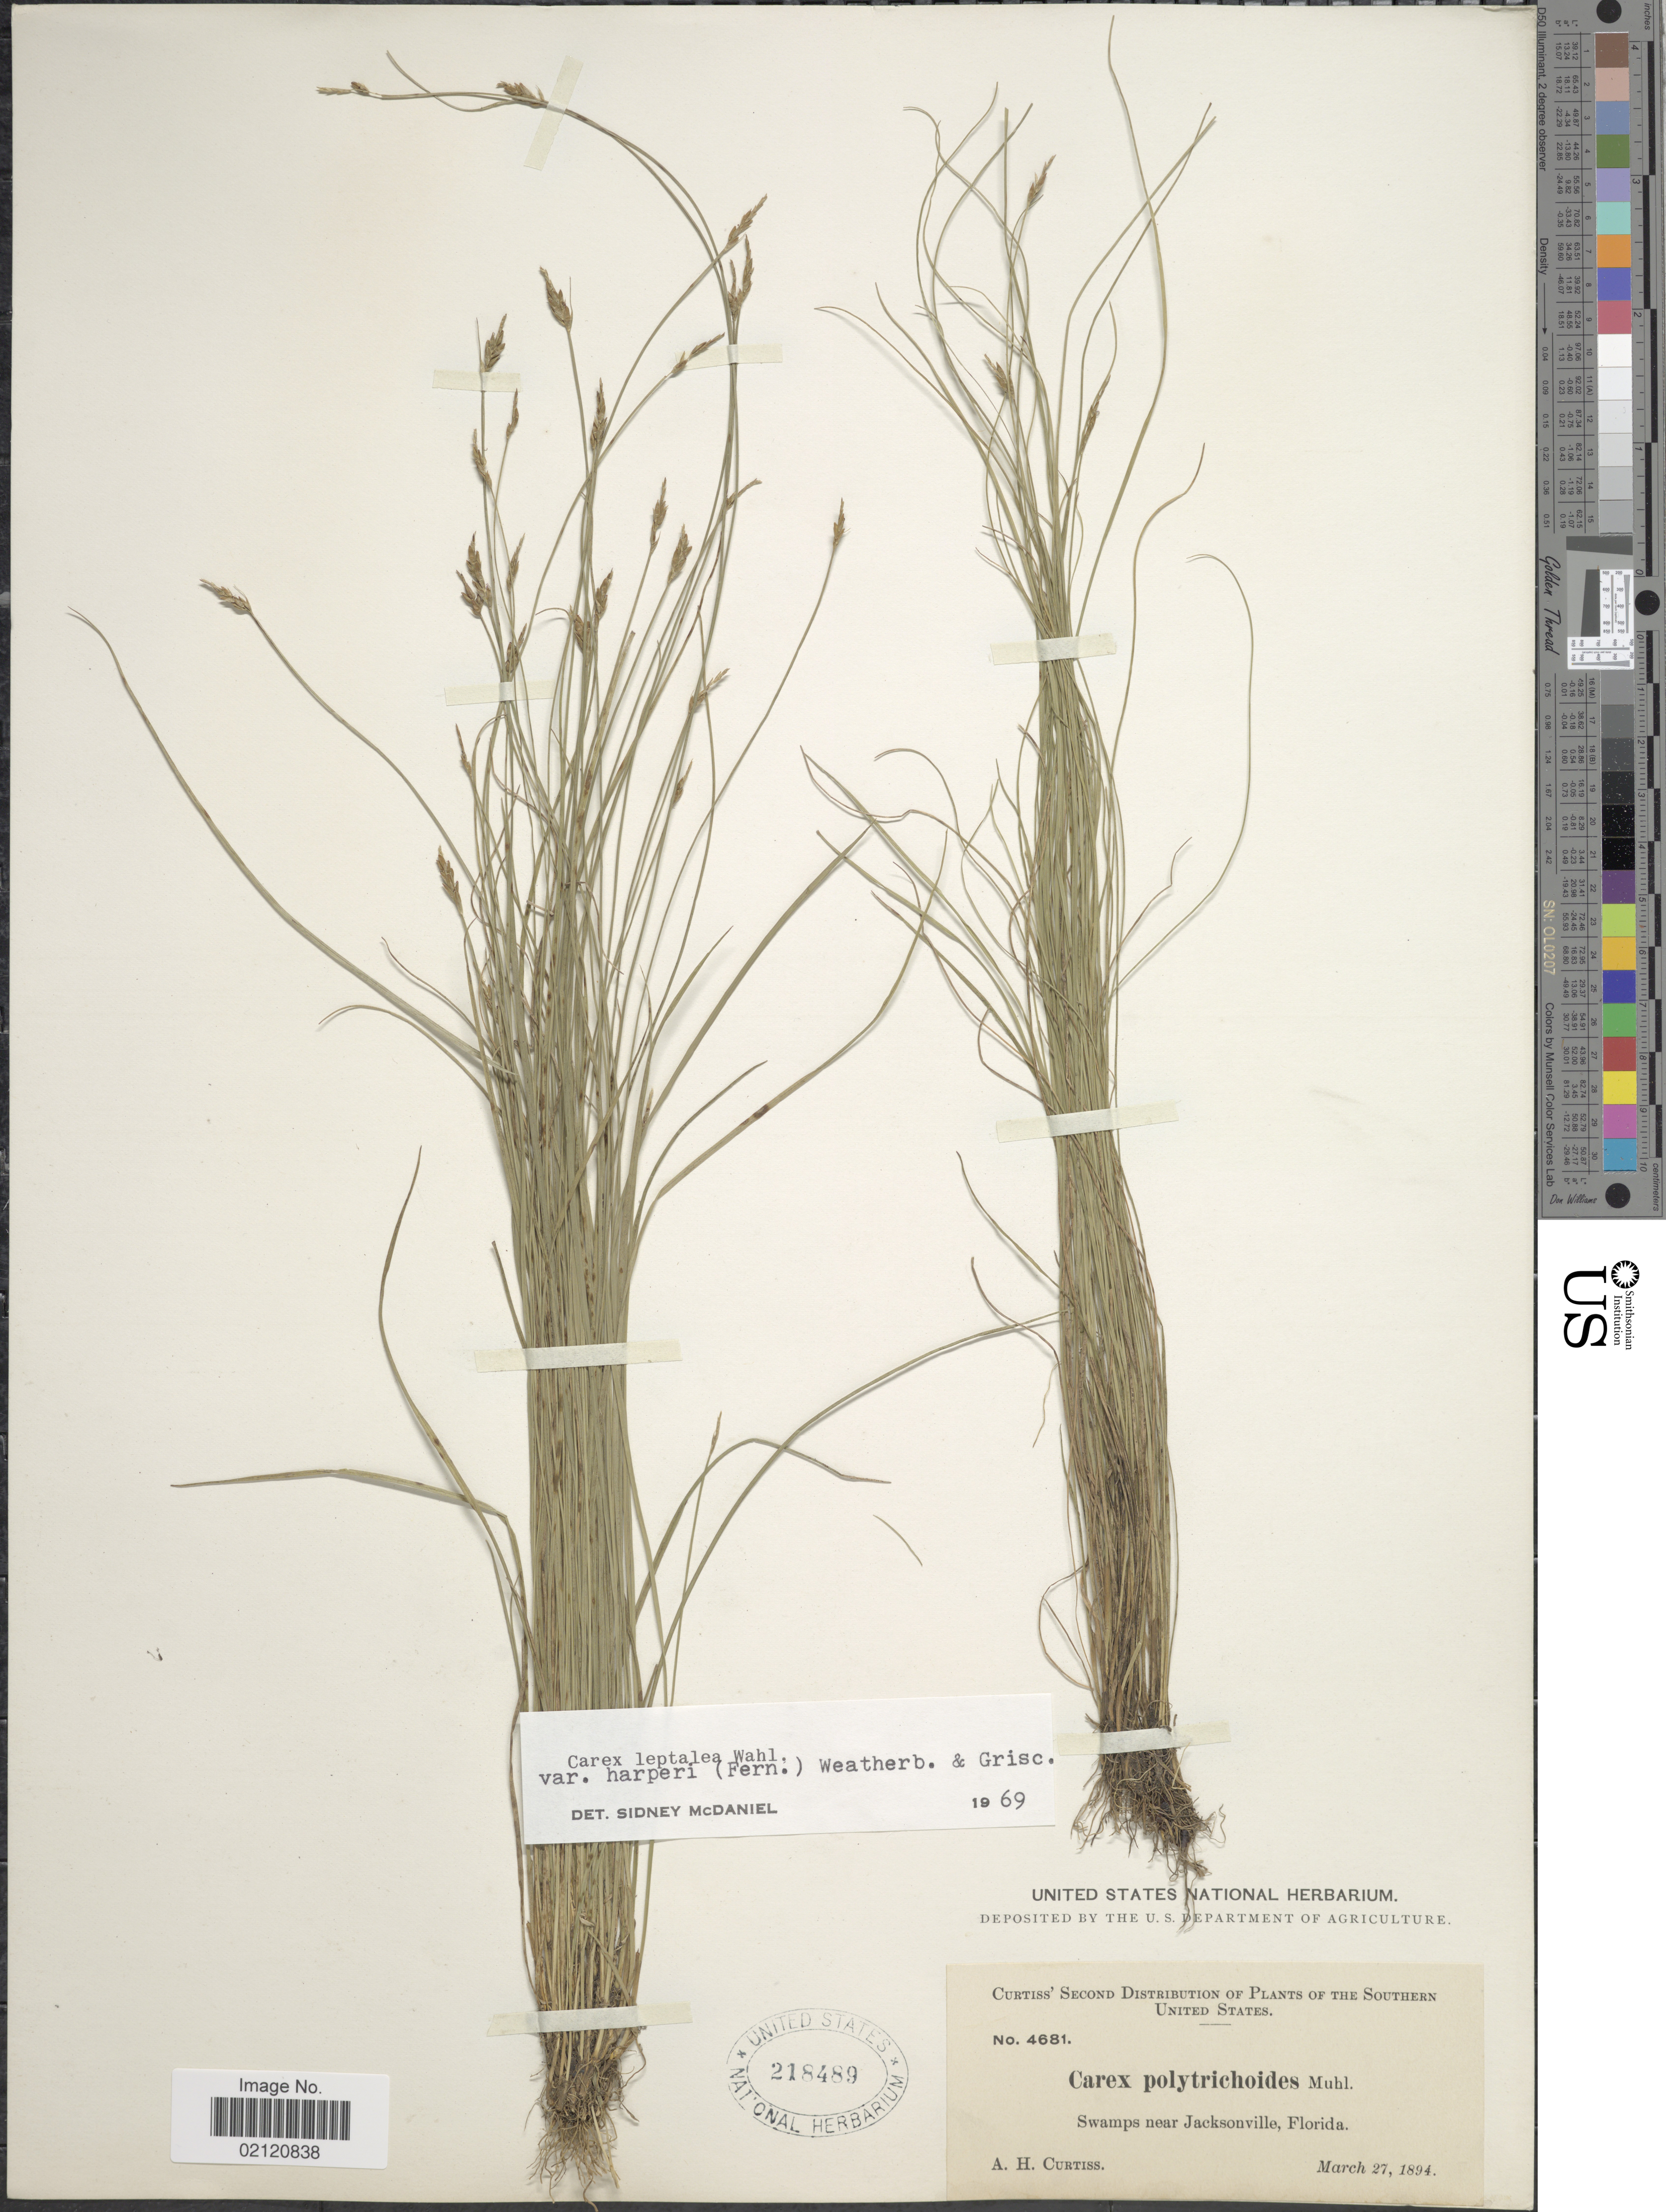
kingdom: Plantae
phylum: Tracheophyta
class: Liliopsida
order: Poales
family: Cyperaceae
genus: Carex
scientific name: Carex leptalea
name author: Wahlenb.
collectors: A. H. Curtiss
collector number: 4681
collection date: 1894-03-27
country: United States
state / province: Florida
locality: Swamps near Jacksonville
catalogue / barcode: US 218489